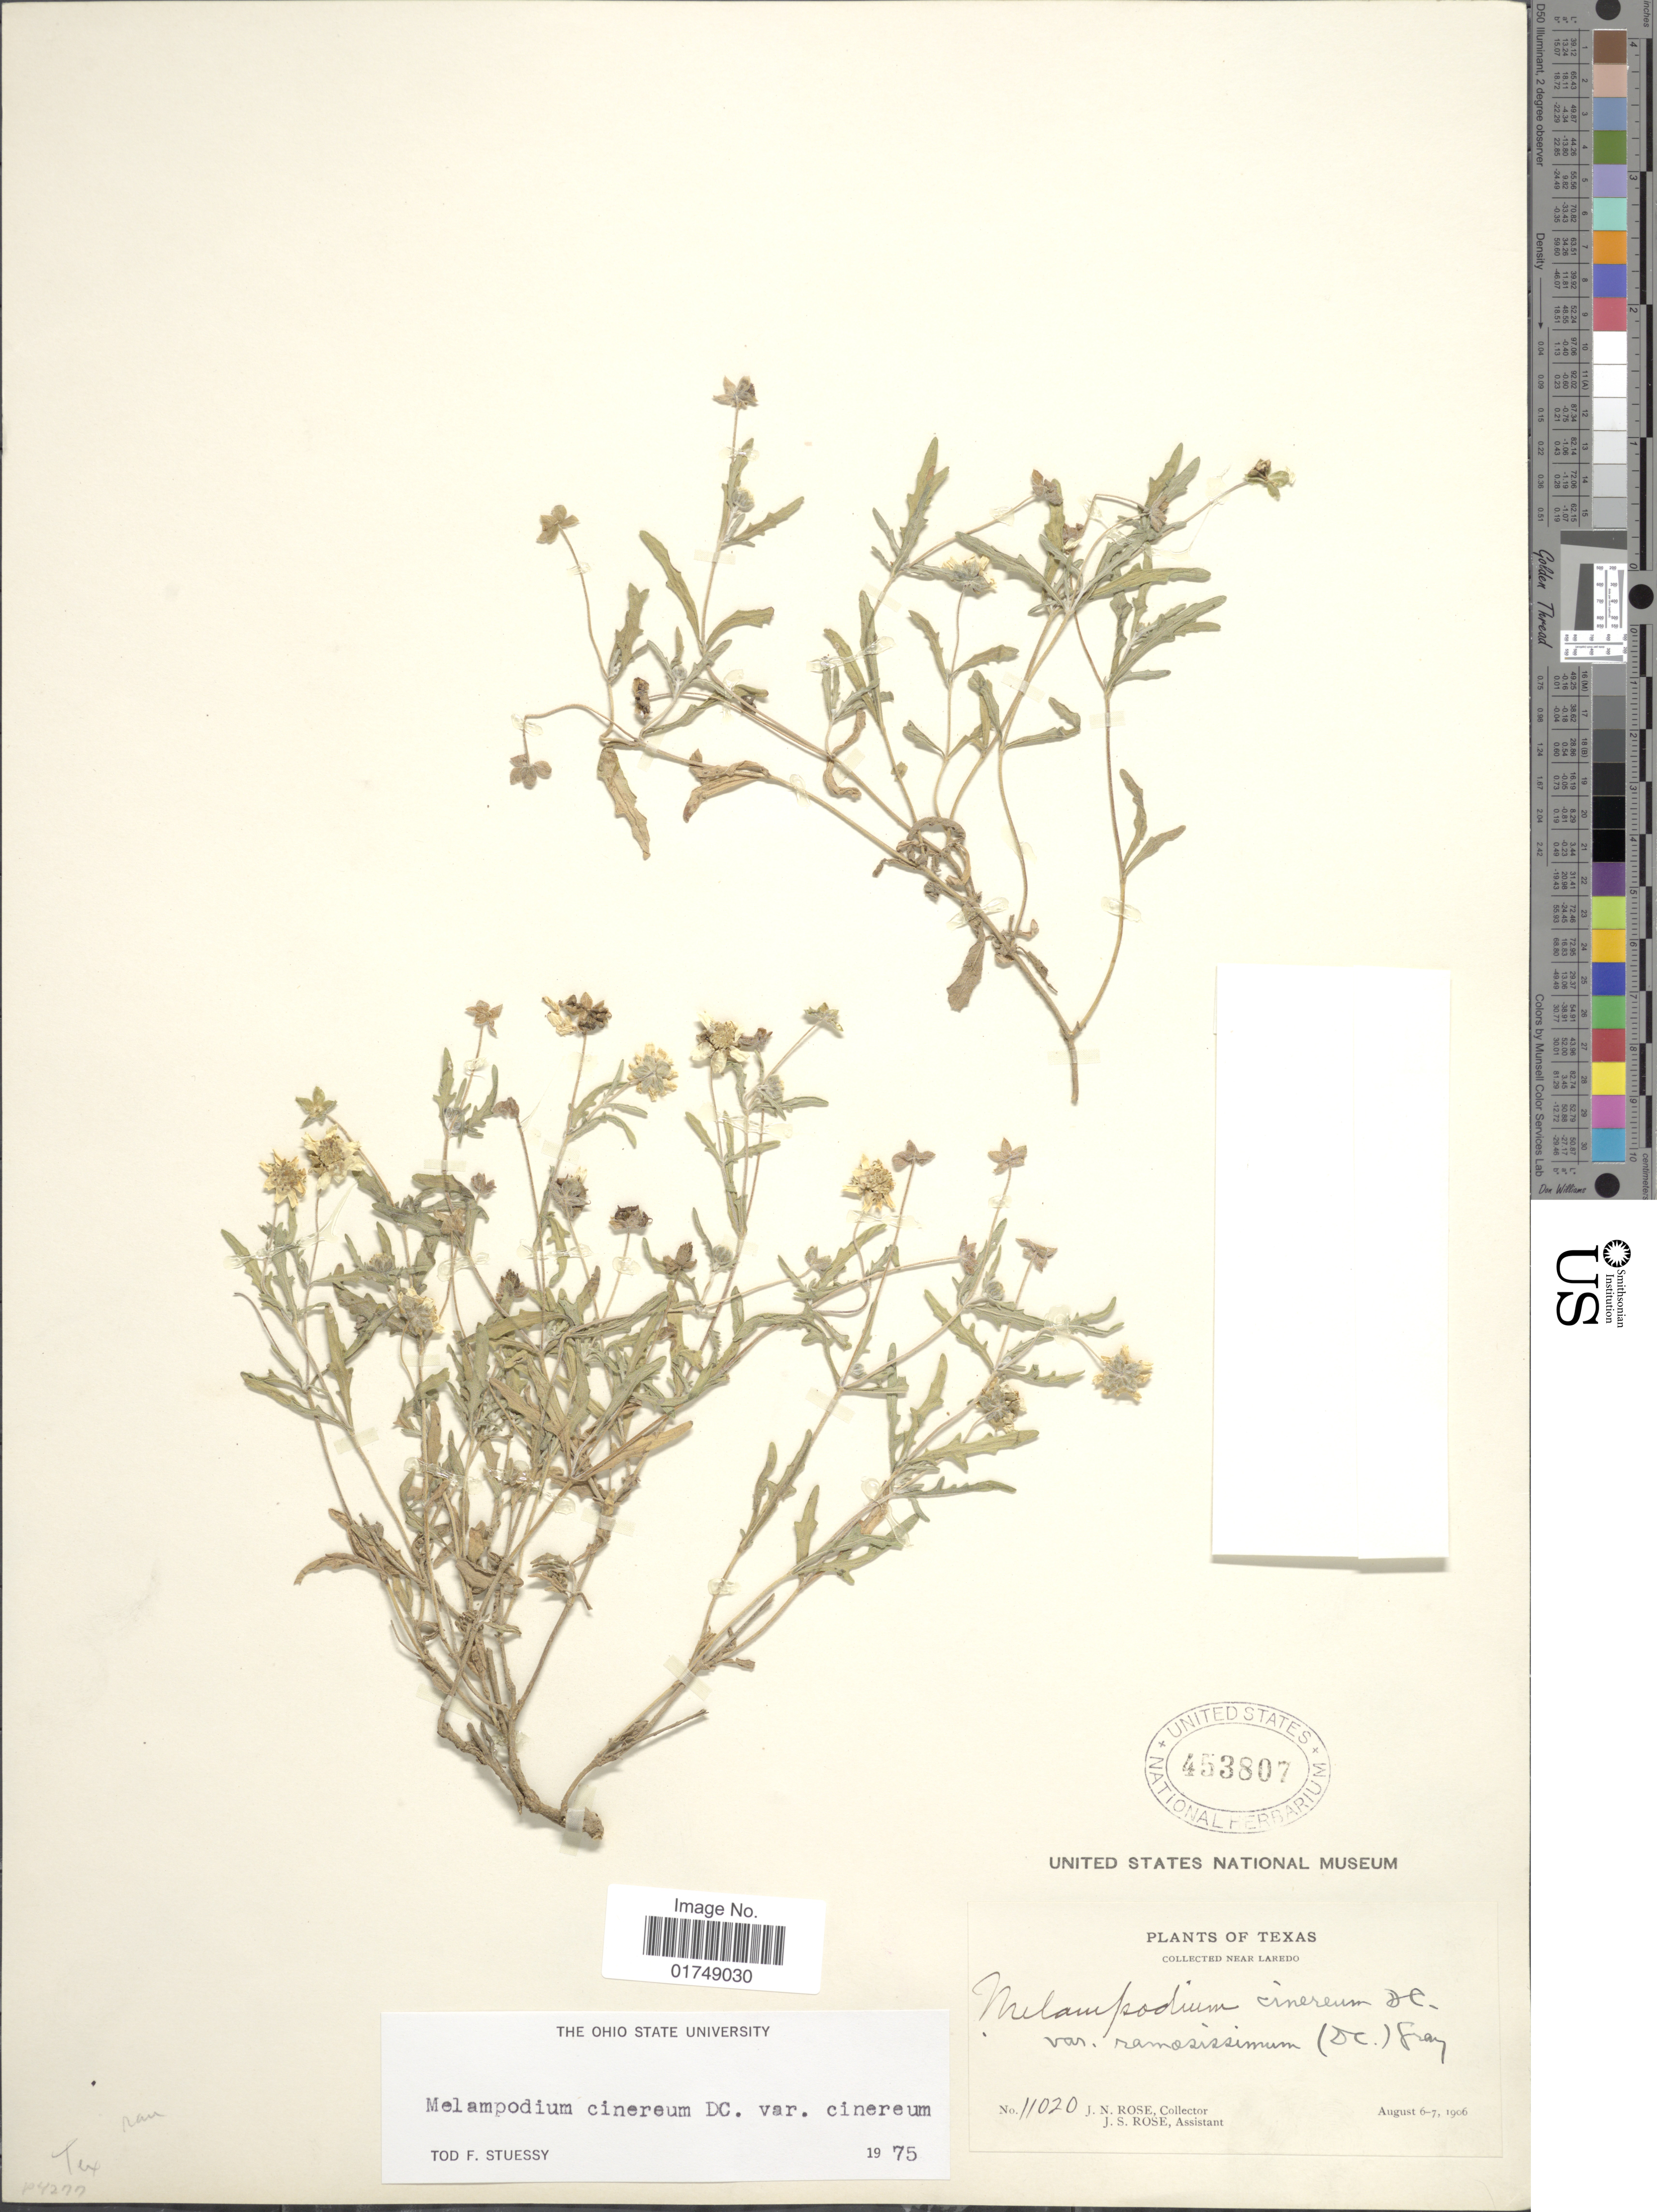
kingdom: Plantae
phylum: Tracheophyta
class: Magnoliopsida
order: Asterales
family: Asteraceae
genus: Melampodium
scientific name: Melampodium cinereum var. cinereum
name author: DC.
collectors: J. N. Rose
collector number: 11020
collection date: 1906-08-06/1906-08-07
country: United States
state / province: Texas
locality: Near Laredo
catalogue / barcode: US 453807